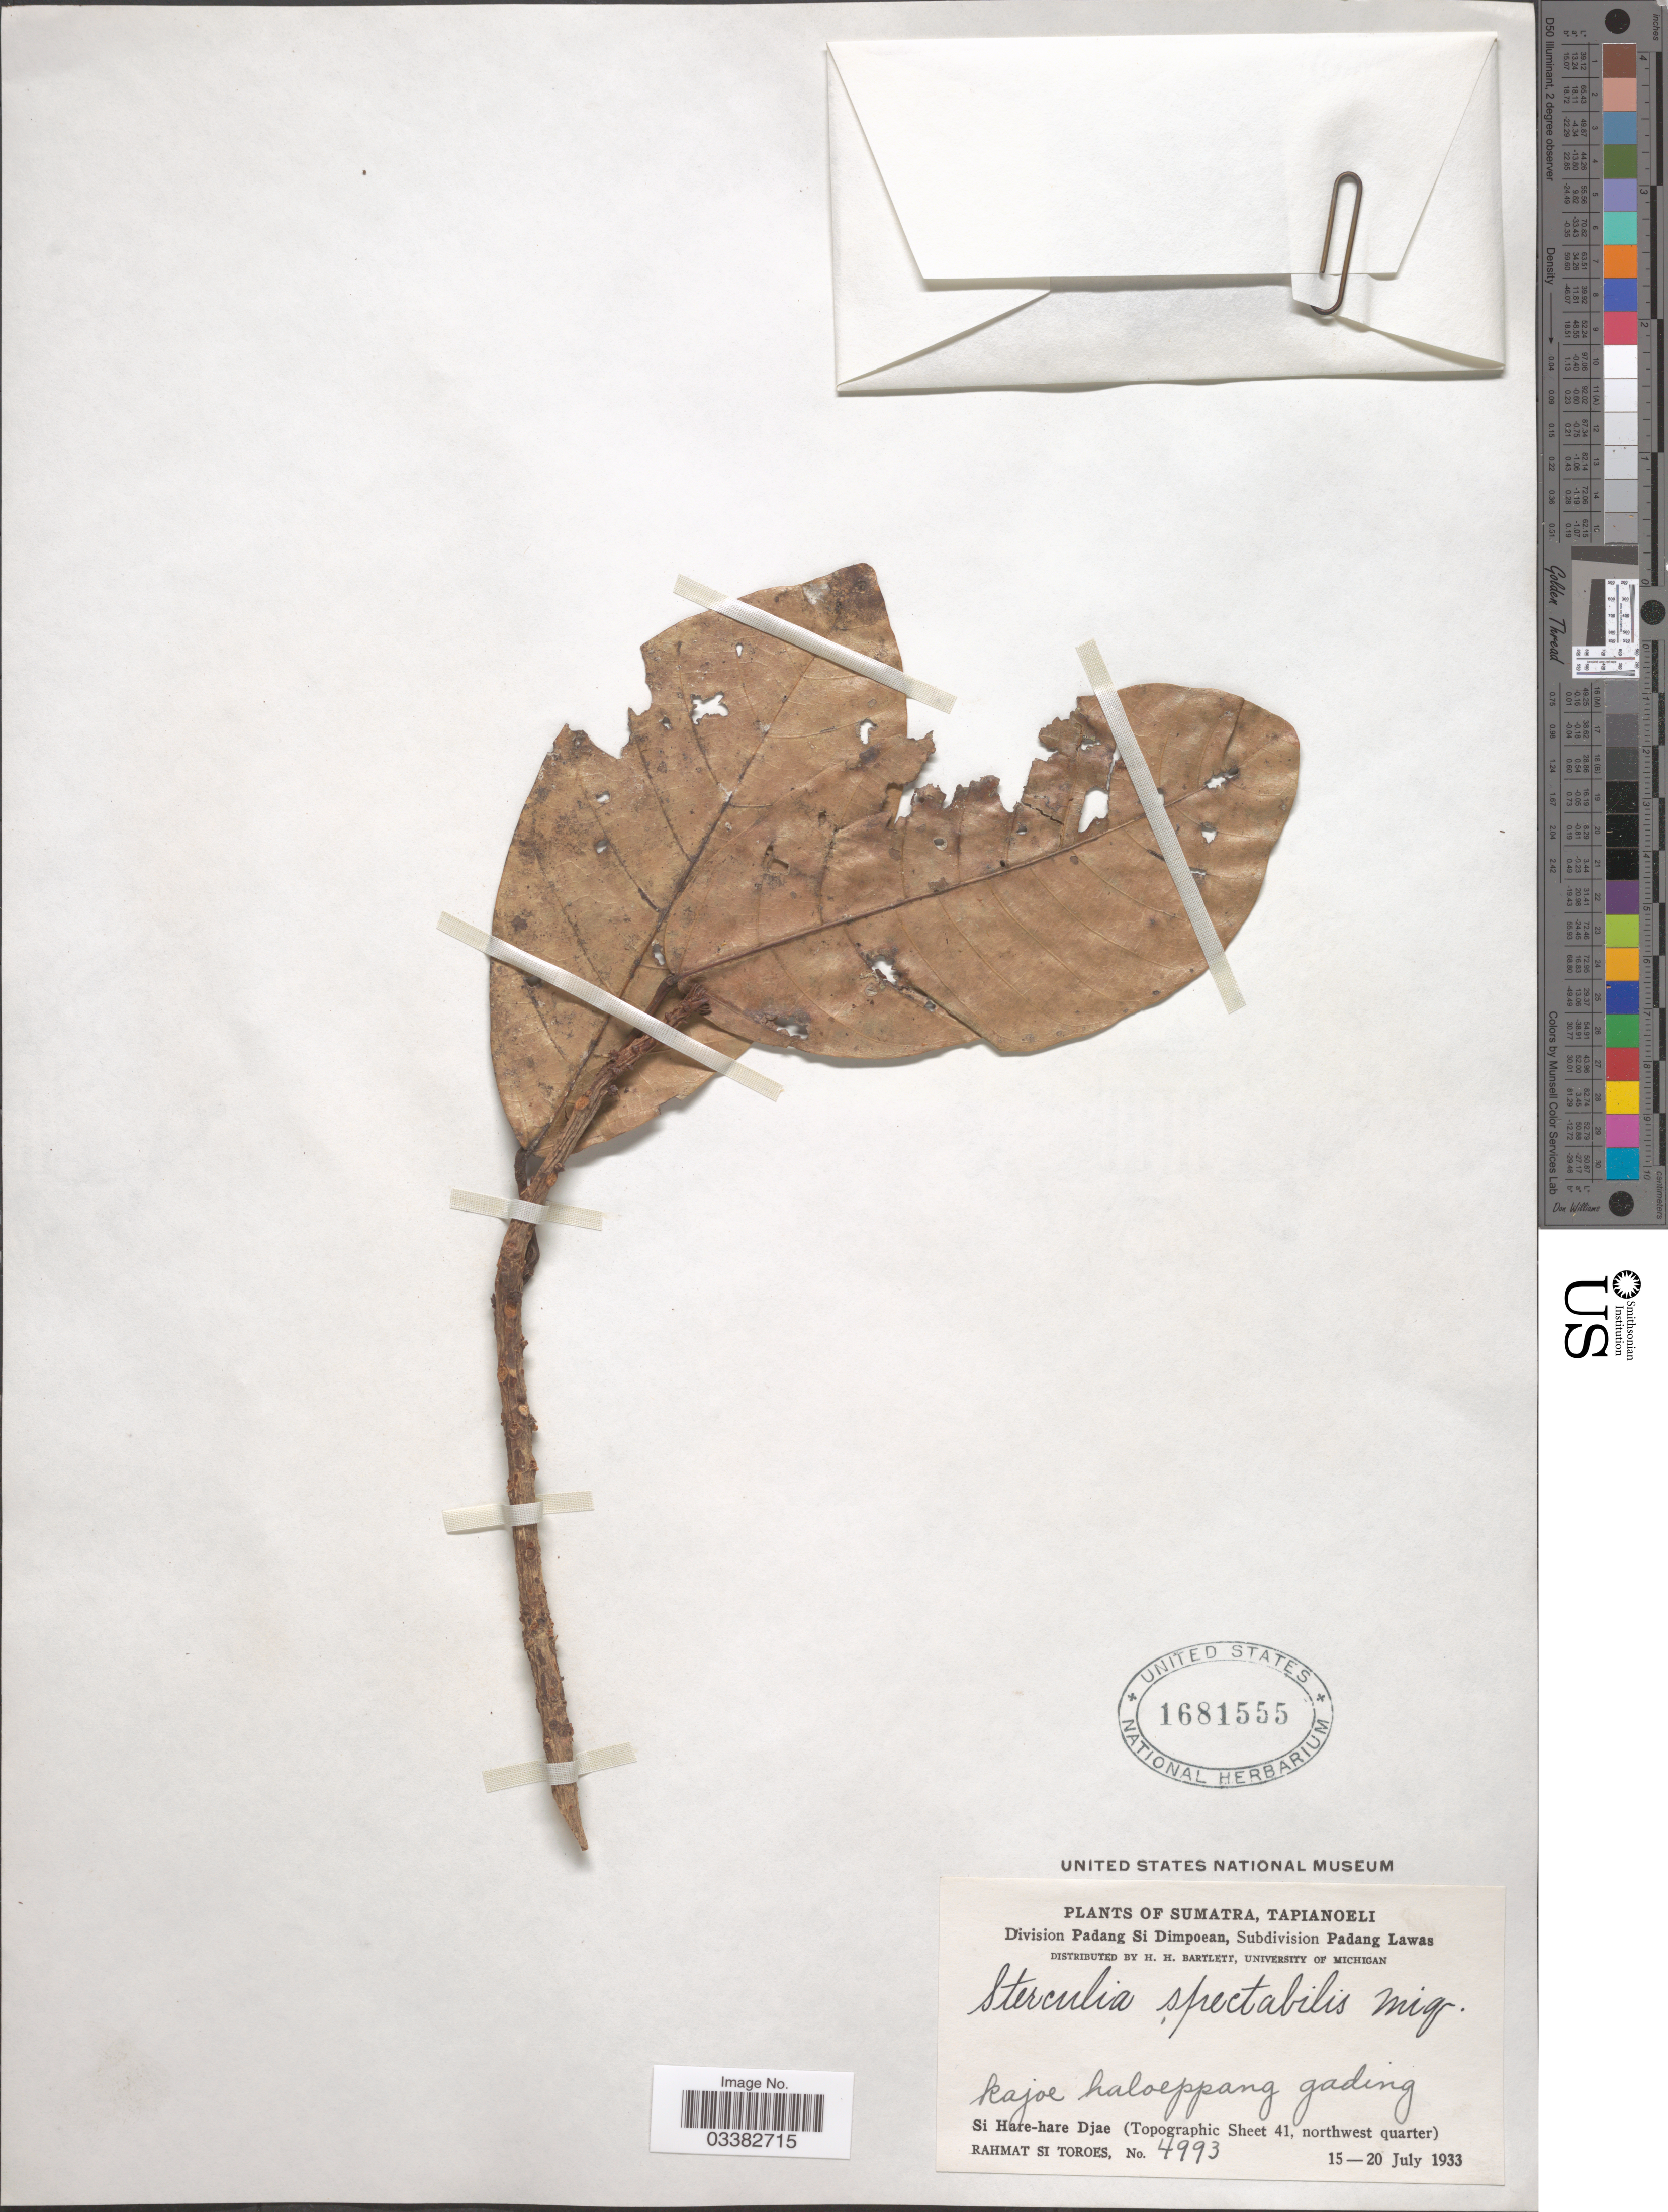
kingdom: Plantae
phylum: Tracheophyta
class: Magnoliopsida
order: Malvales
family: Malvaceae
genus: Sterculia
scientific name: Sterculia spectabilis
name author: Miq.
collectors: Rahmat Si Boeea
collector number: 4993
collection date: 1933-07-15/1933-07-20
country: Indonesia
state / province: Sumatra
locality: Tapianoeli. Division Padang Si Dimpoean, Subdivision Padang Lawas. Si Hare-hare Djae (Topographic Sheet 41, northwest quarter).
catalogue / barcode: US 1681555